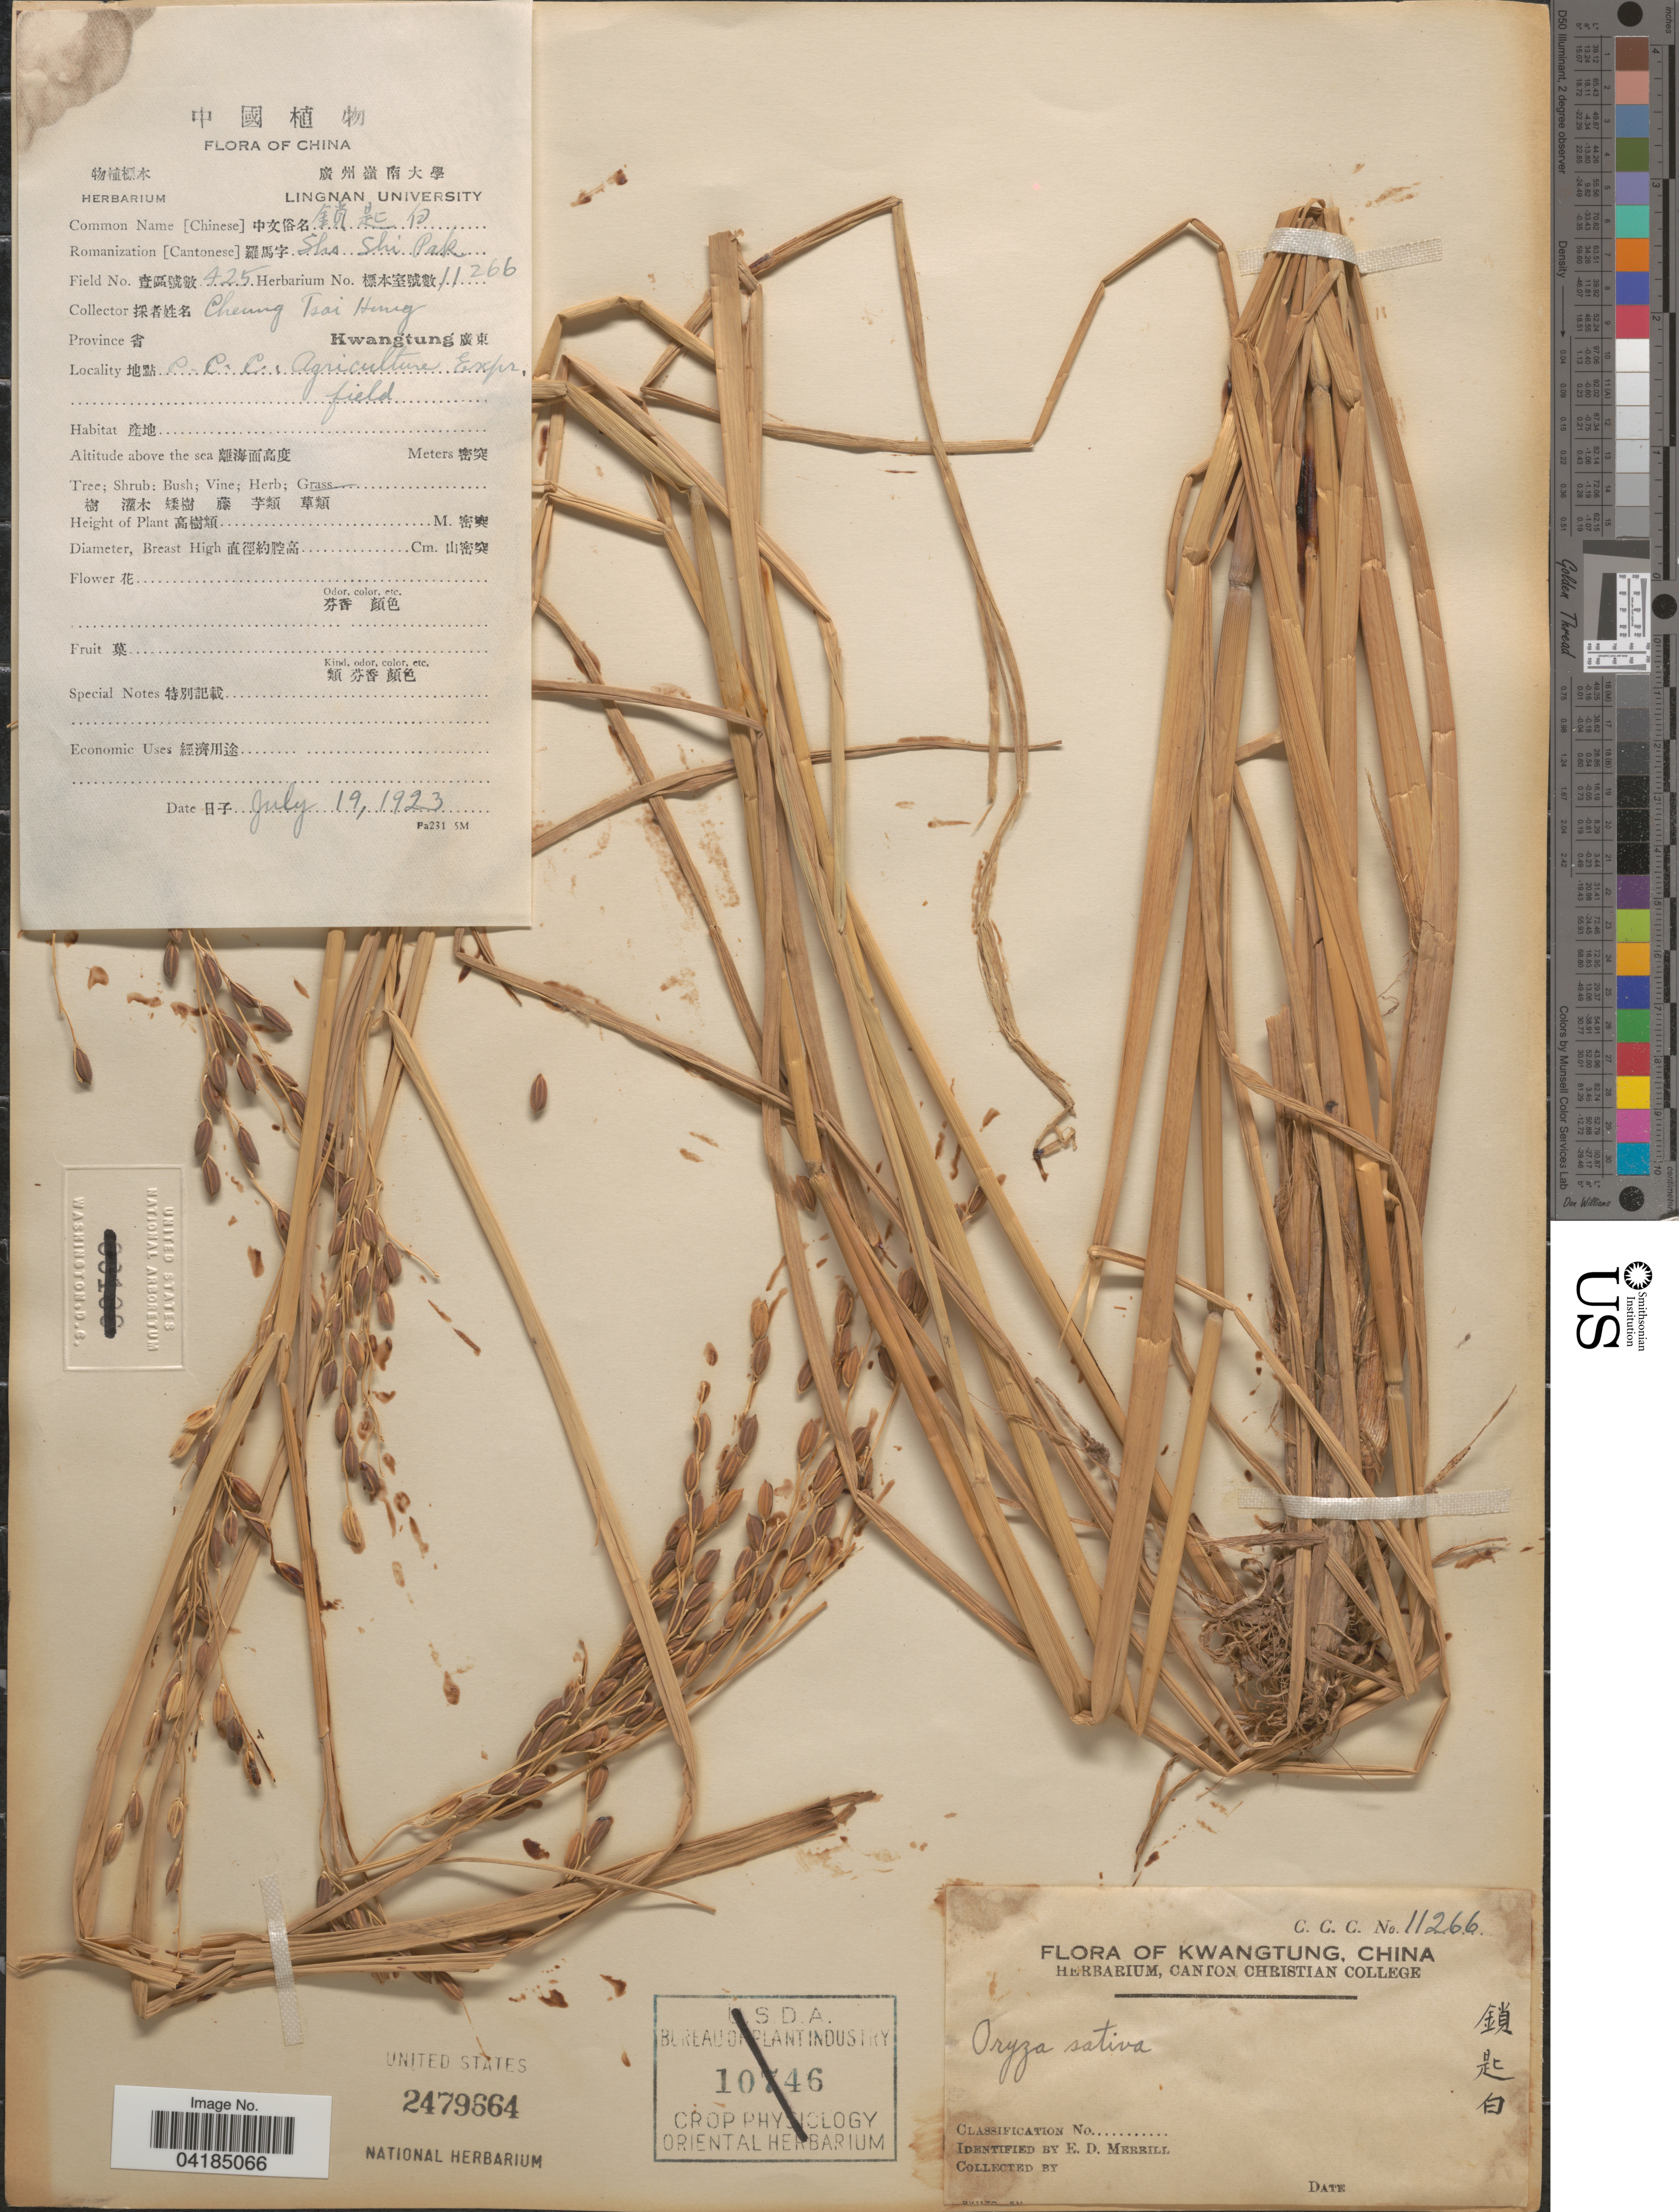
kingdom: Plantae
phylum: Tracheophyta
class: Liliopsida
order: Poales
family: Poaceae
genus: Oryza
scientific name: Oryza sativa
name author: L.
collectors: C. Hung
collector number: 425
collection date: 1923-07-19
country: China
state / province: Guangdong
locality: Kwangtung. C.C.C. Agriculture Expr. field.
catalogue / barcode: US 2479664